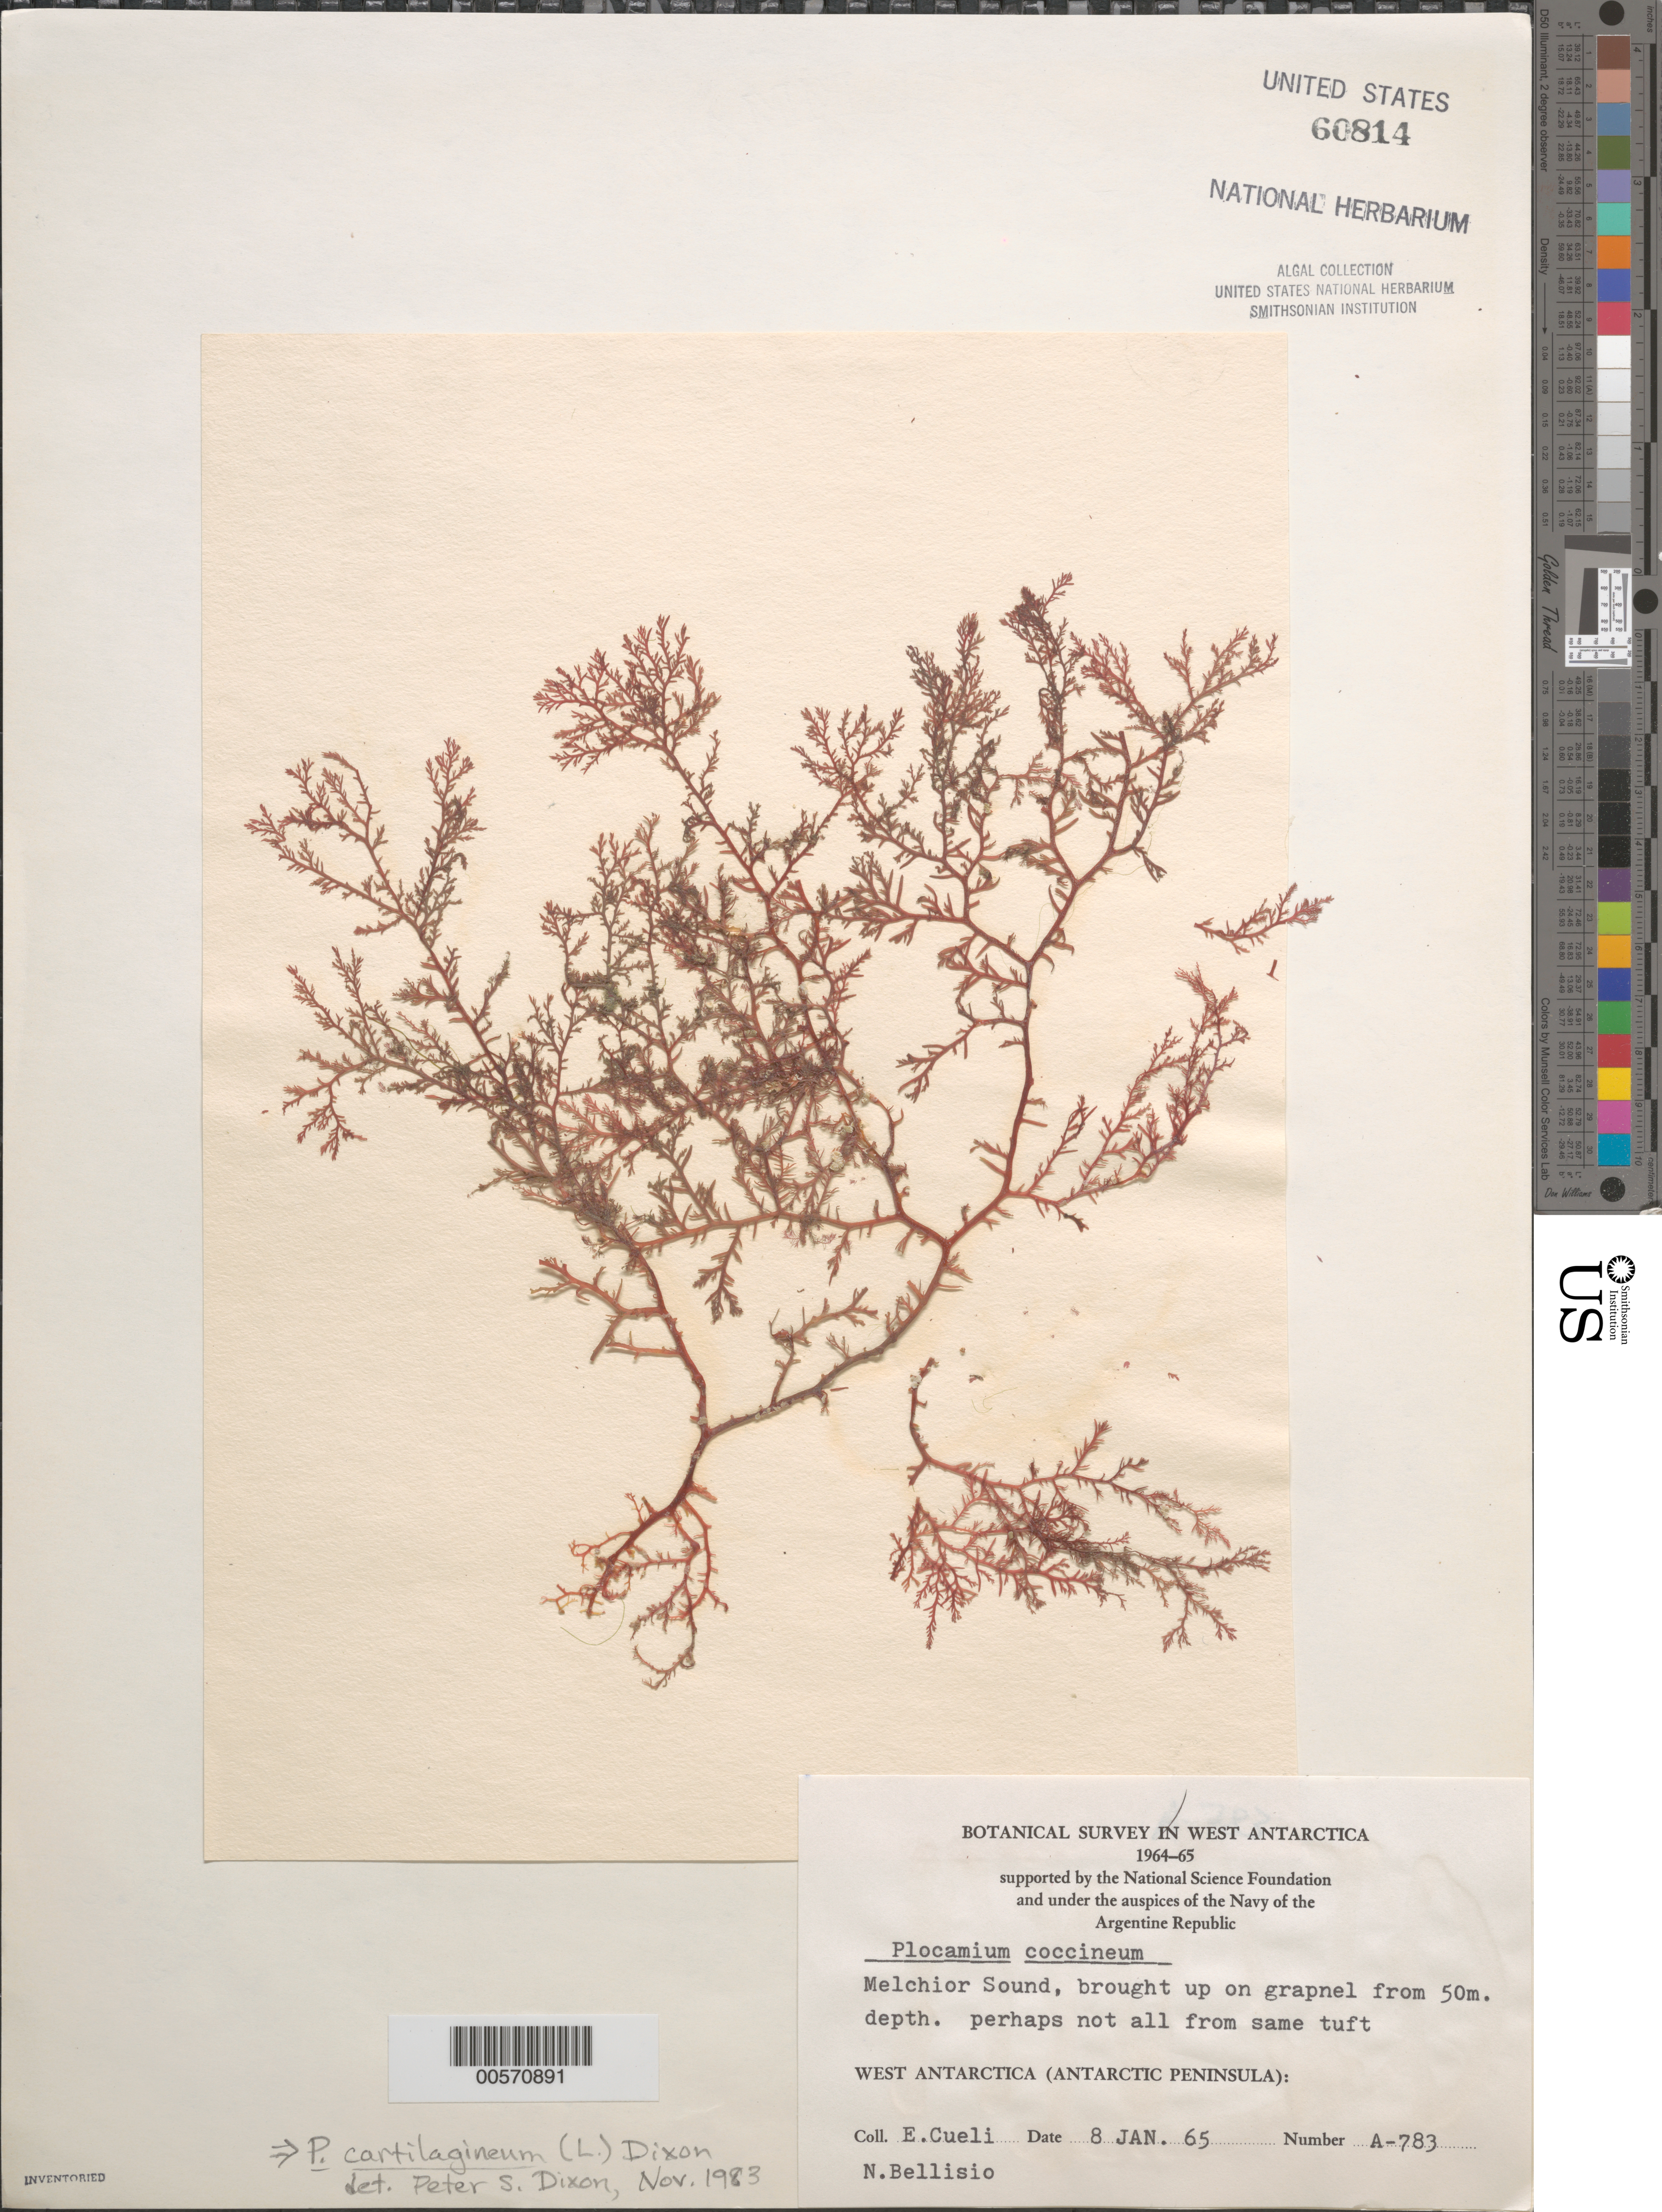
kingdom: Plantae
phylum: Rhodophyta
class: Florideophyceae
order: Plocamiales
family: Plocamiaceae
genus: Plocamium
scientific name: Plocamium cartilagineum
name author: (L.) P.S. Dixon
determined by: Dixon, P. S.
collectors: E. Cueli & N. Bellisio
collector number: A-783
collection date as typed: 08 Jan 1965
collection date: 1965-01-08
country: Antarctica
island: Melchior Islands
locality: Melchior Sound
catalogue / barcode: US 60814